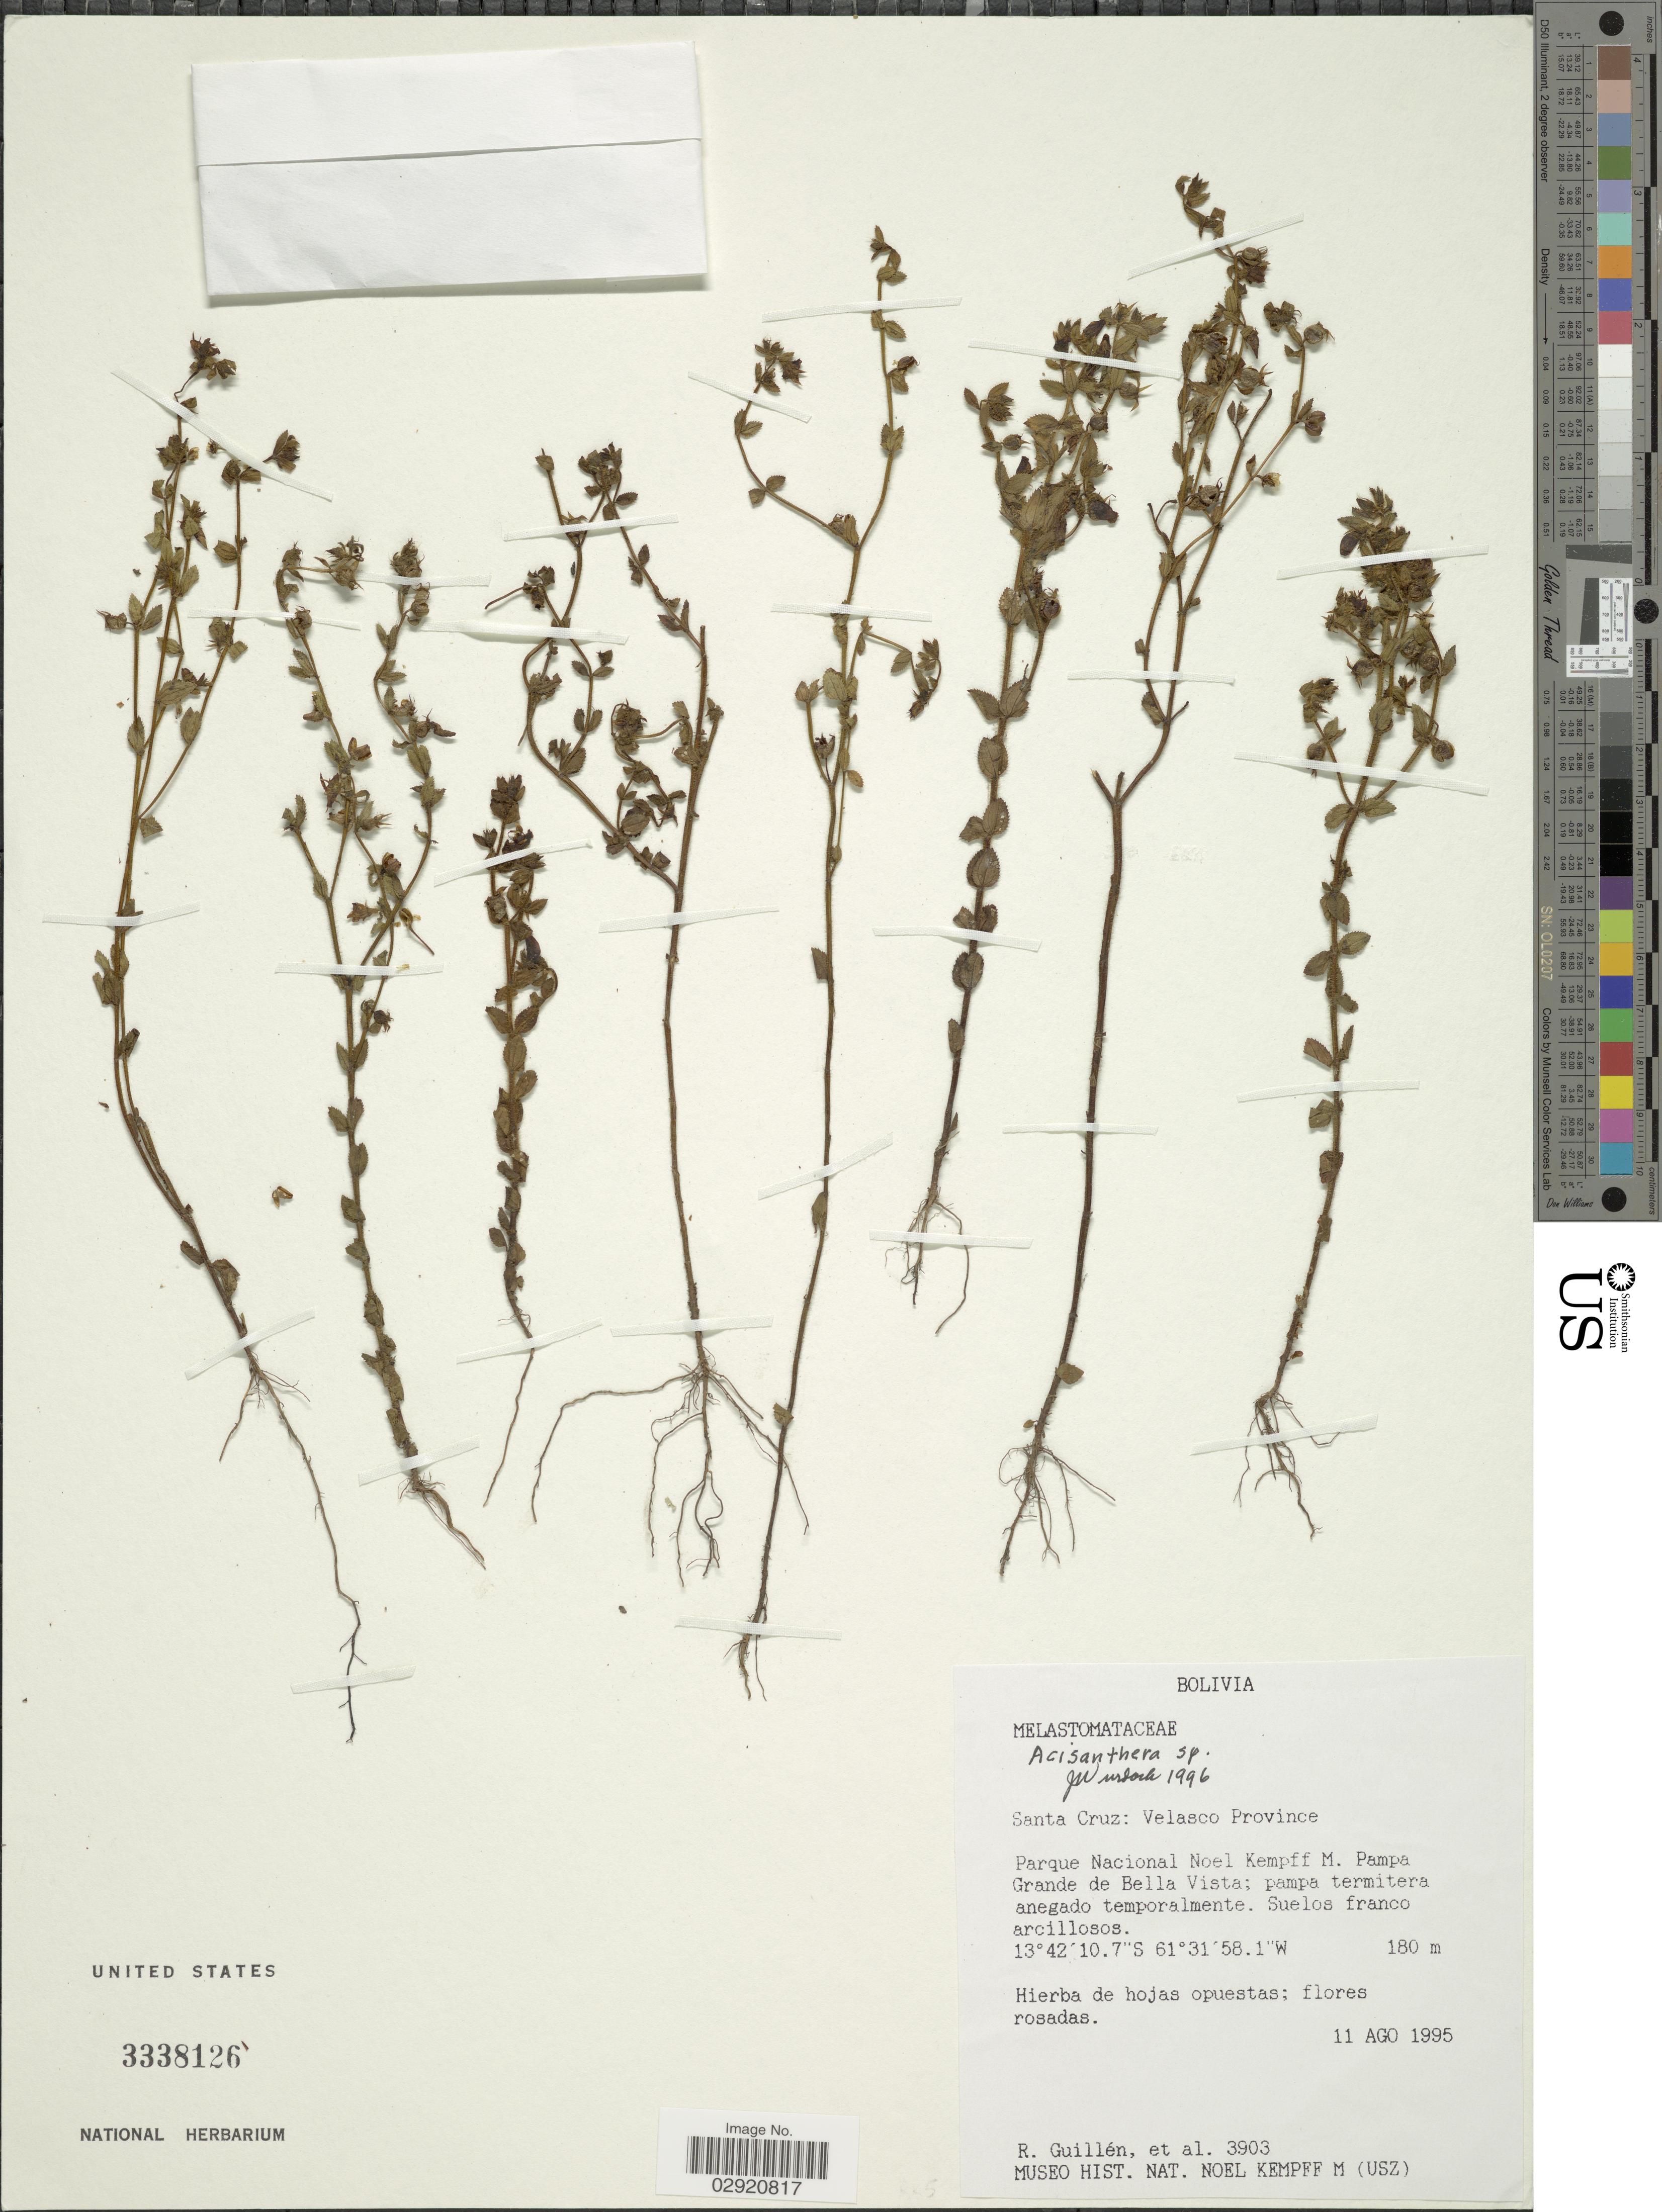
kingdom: Plantae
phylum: Tracheophyta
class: Magnoliopsida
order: Myrtales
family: Melastomataceae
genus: Acisanthera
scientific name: Acisanthera sp.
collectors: R. Guillen & et al.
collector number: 3903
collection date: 1995-08-11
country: Bolivia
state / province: Santa Cruz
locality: Velasco Province. Parque Nacional Noel Kempff M. Pampa Grande de Bella Vista.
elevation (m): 180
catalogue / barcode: US 3338126